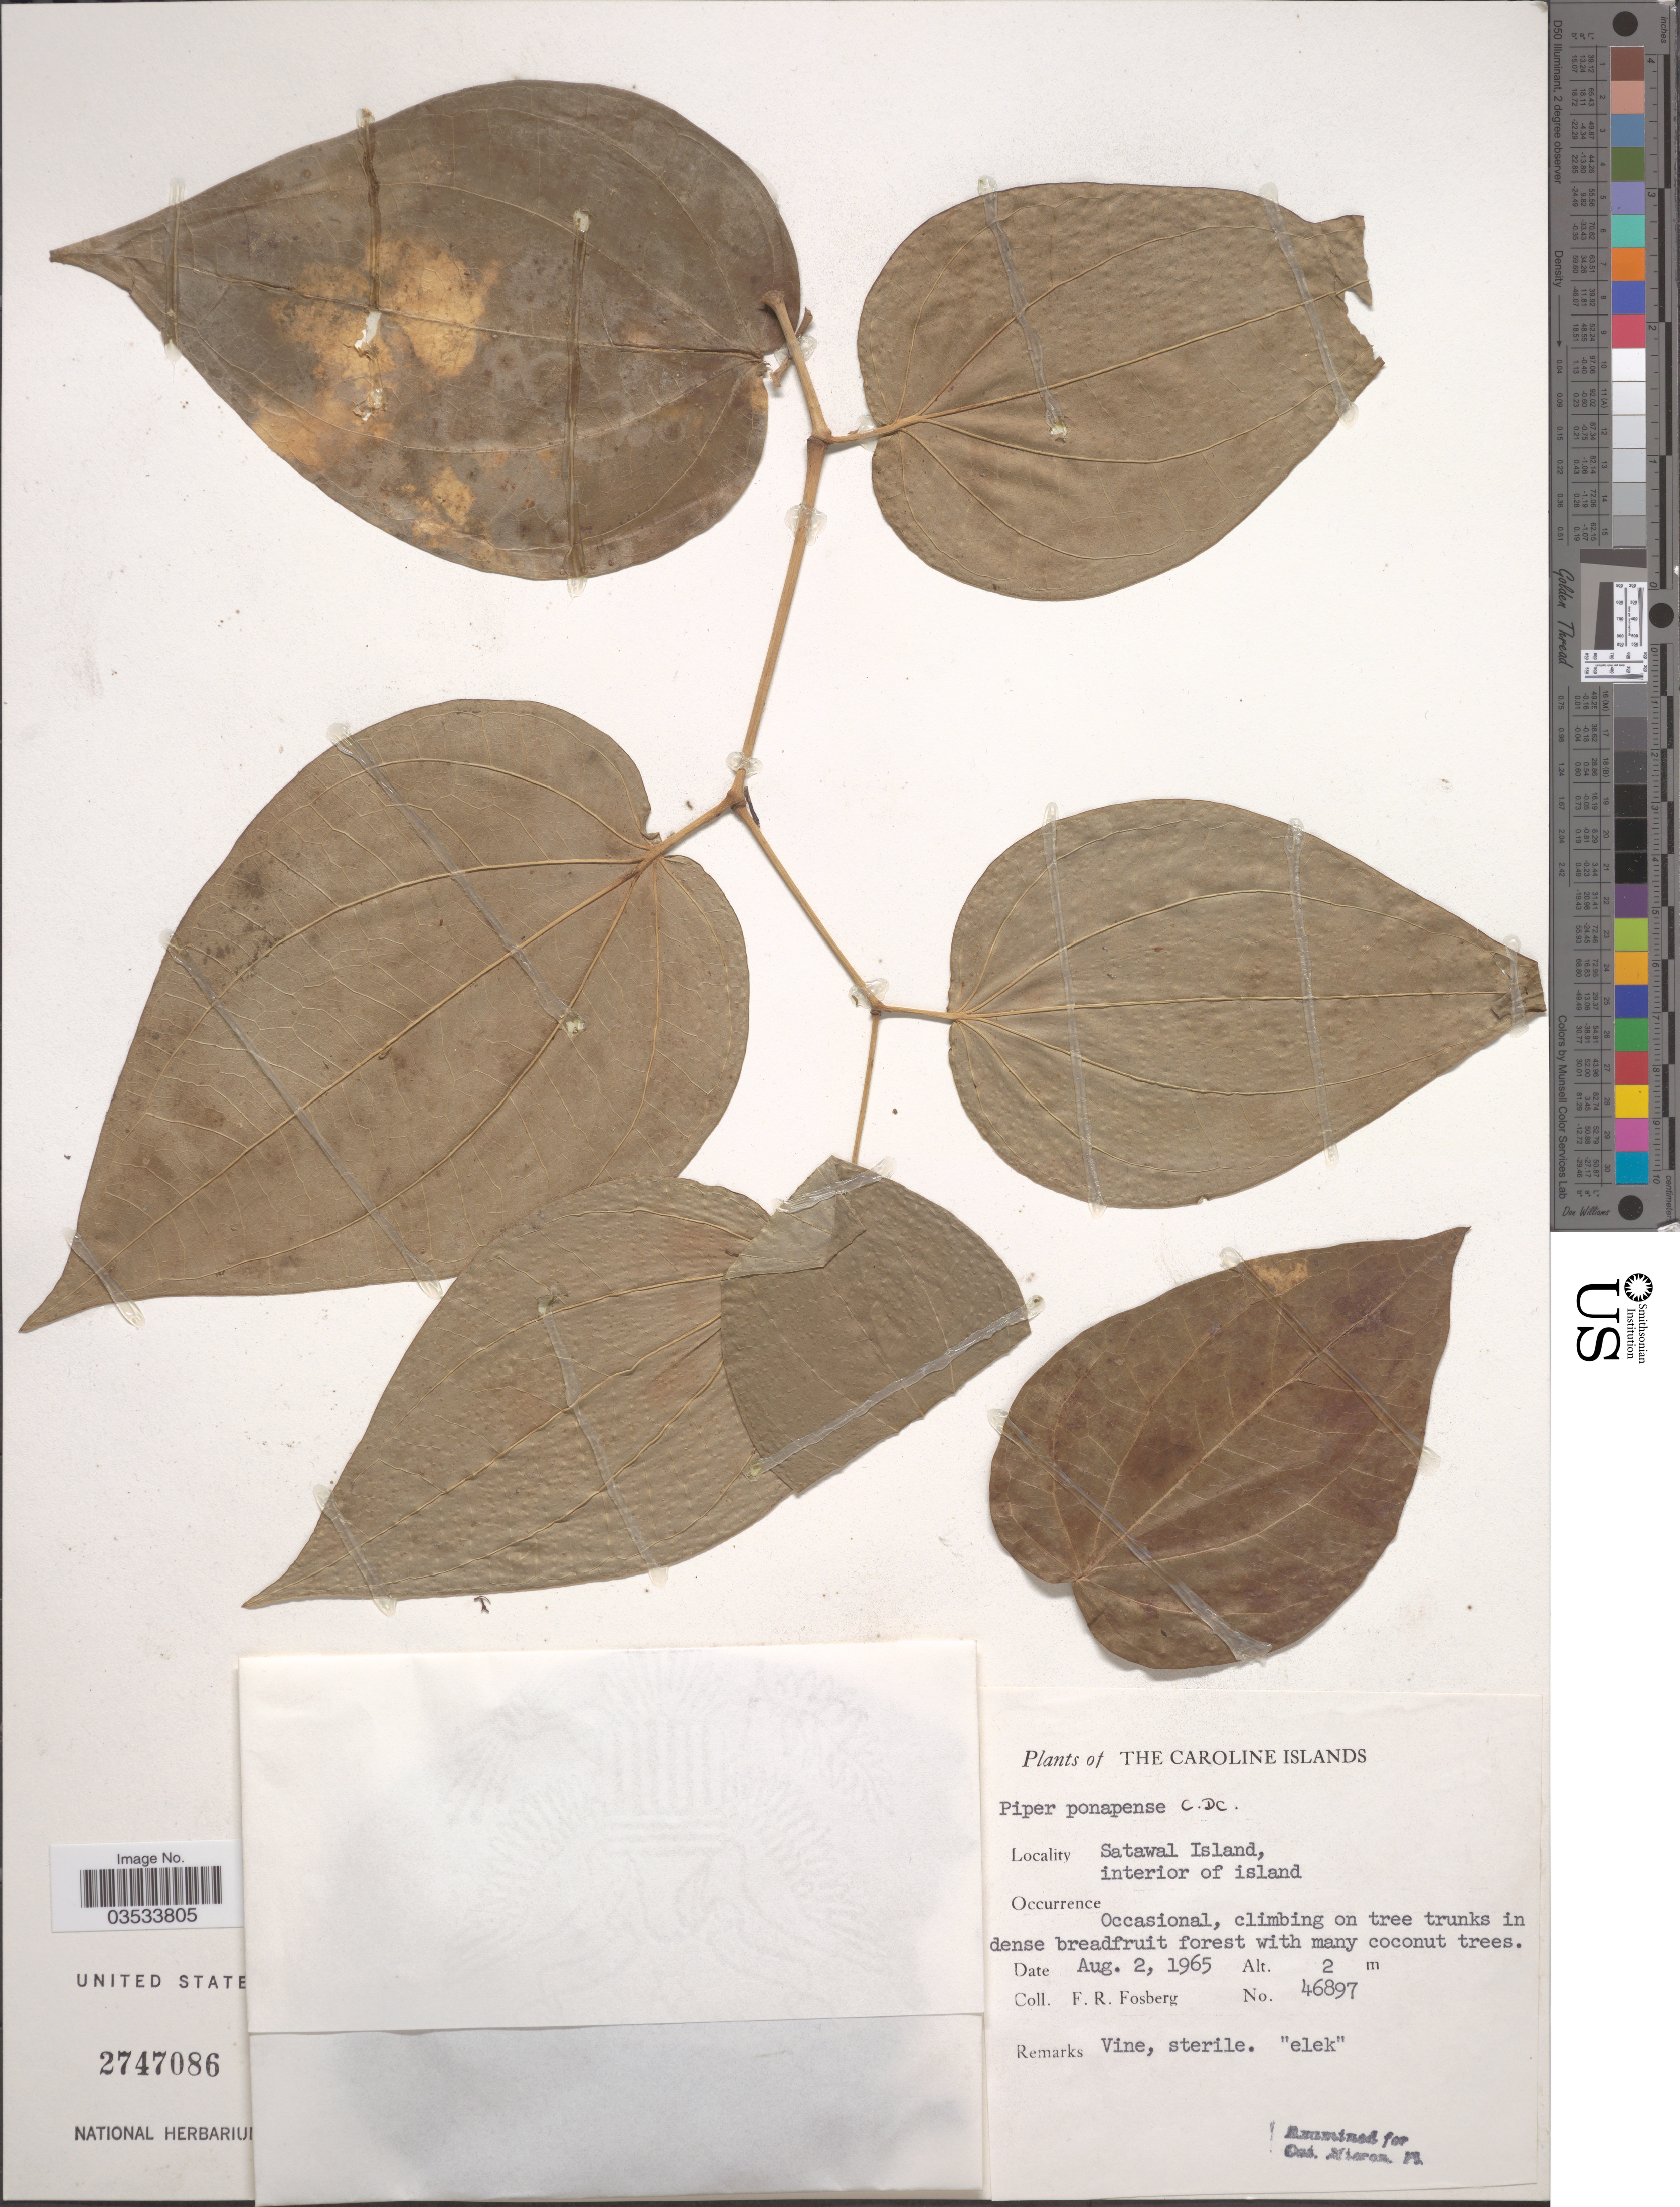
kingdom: Plantae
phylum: Tracheophyta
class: Magnoliopsida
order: Piperales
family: Piperaceae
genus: Piper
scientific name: Piper ponapense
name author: C. DC.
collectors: F. R. Fosberg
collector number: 46897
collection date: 1965-08-02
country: Micronesia, Federated States of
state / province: Yap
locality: Caroline Islands. Satawal Island, interior of island.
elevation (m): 2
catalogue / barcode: US 2747086